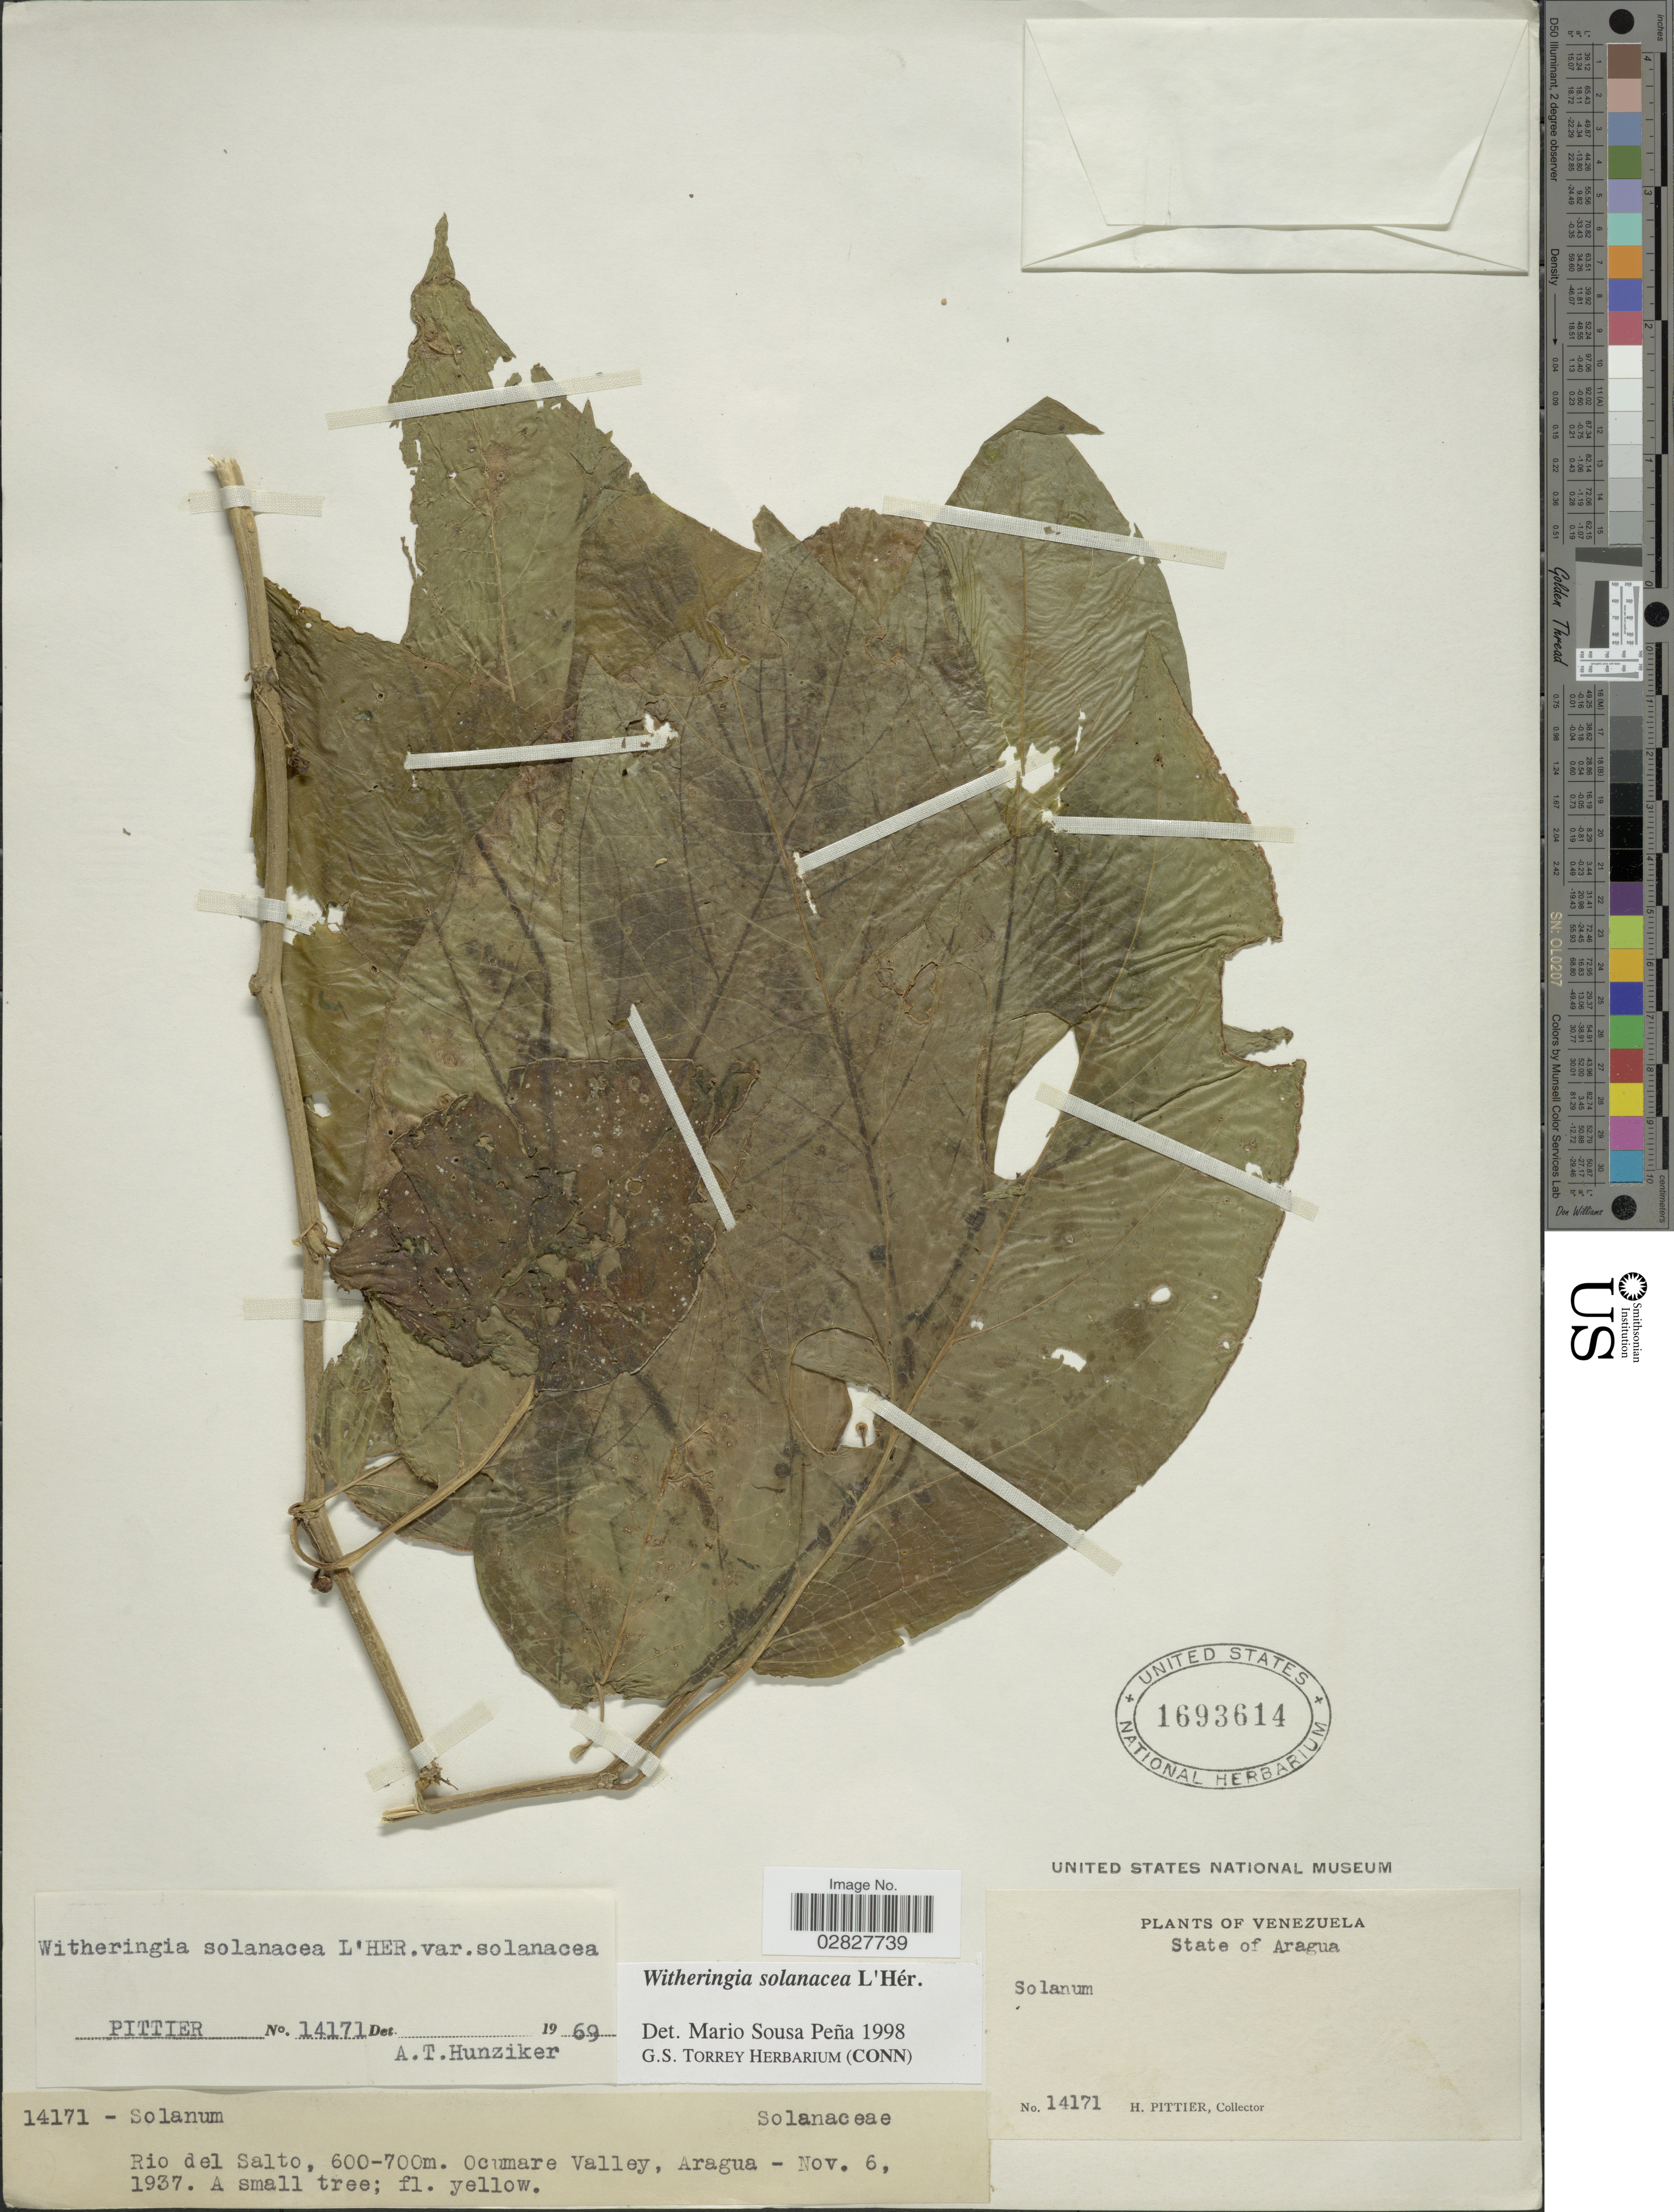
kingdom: Plantae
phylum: Tracheophyta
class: Magnoliopsida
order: Solanales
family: Solanaceae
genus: Witheringia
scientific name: Witheringia solanacea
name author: L'Hér.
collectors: H. F. Pittier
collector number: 14171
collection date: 1937-11-06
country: Venezuela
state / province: Aragua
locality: Rio del Salto. Ocumare Valley, Aragua.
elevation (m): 600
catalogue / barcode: US 1693614